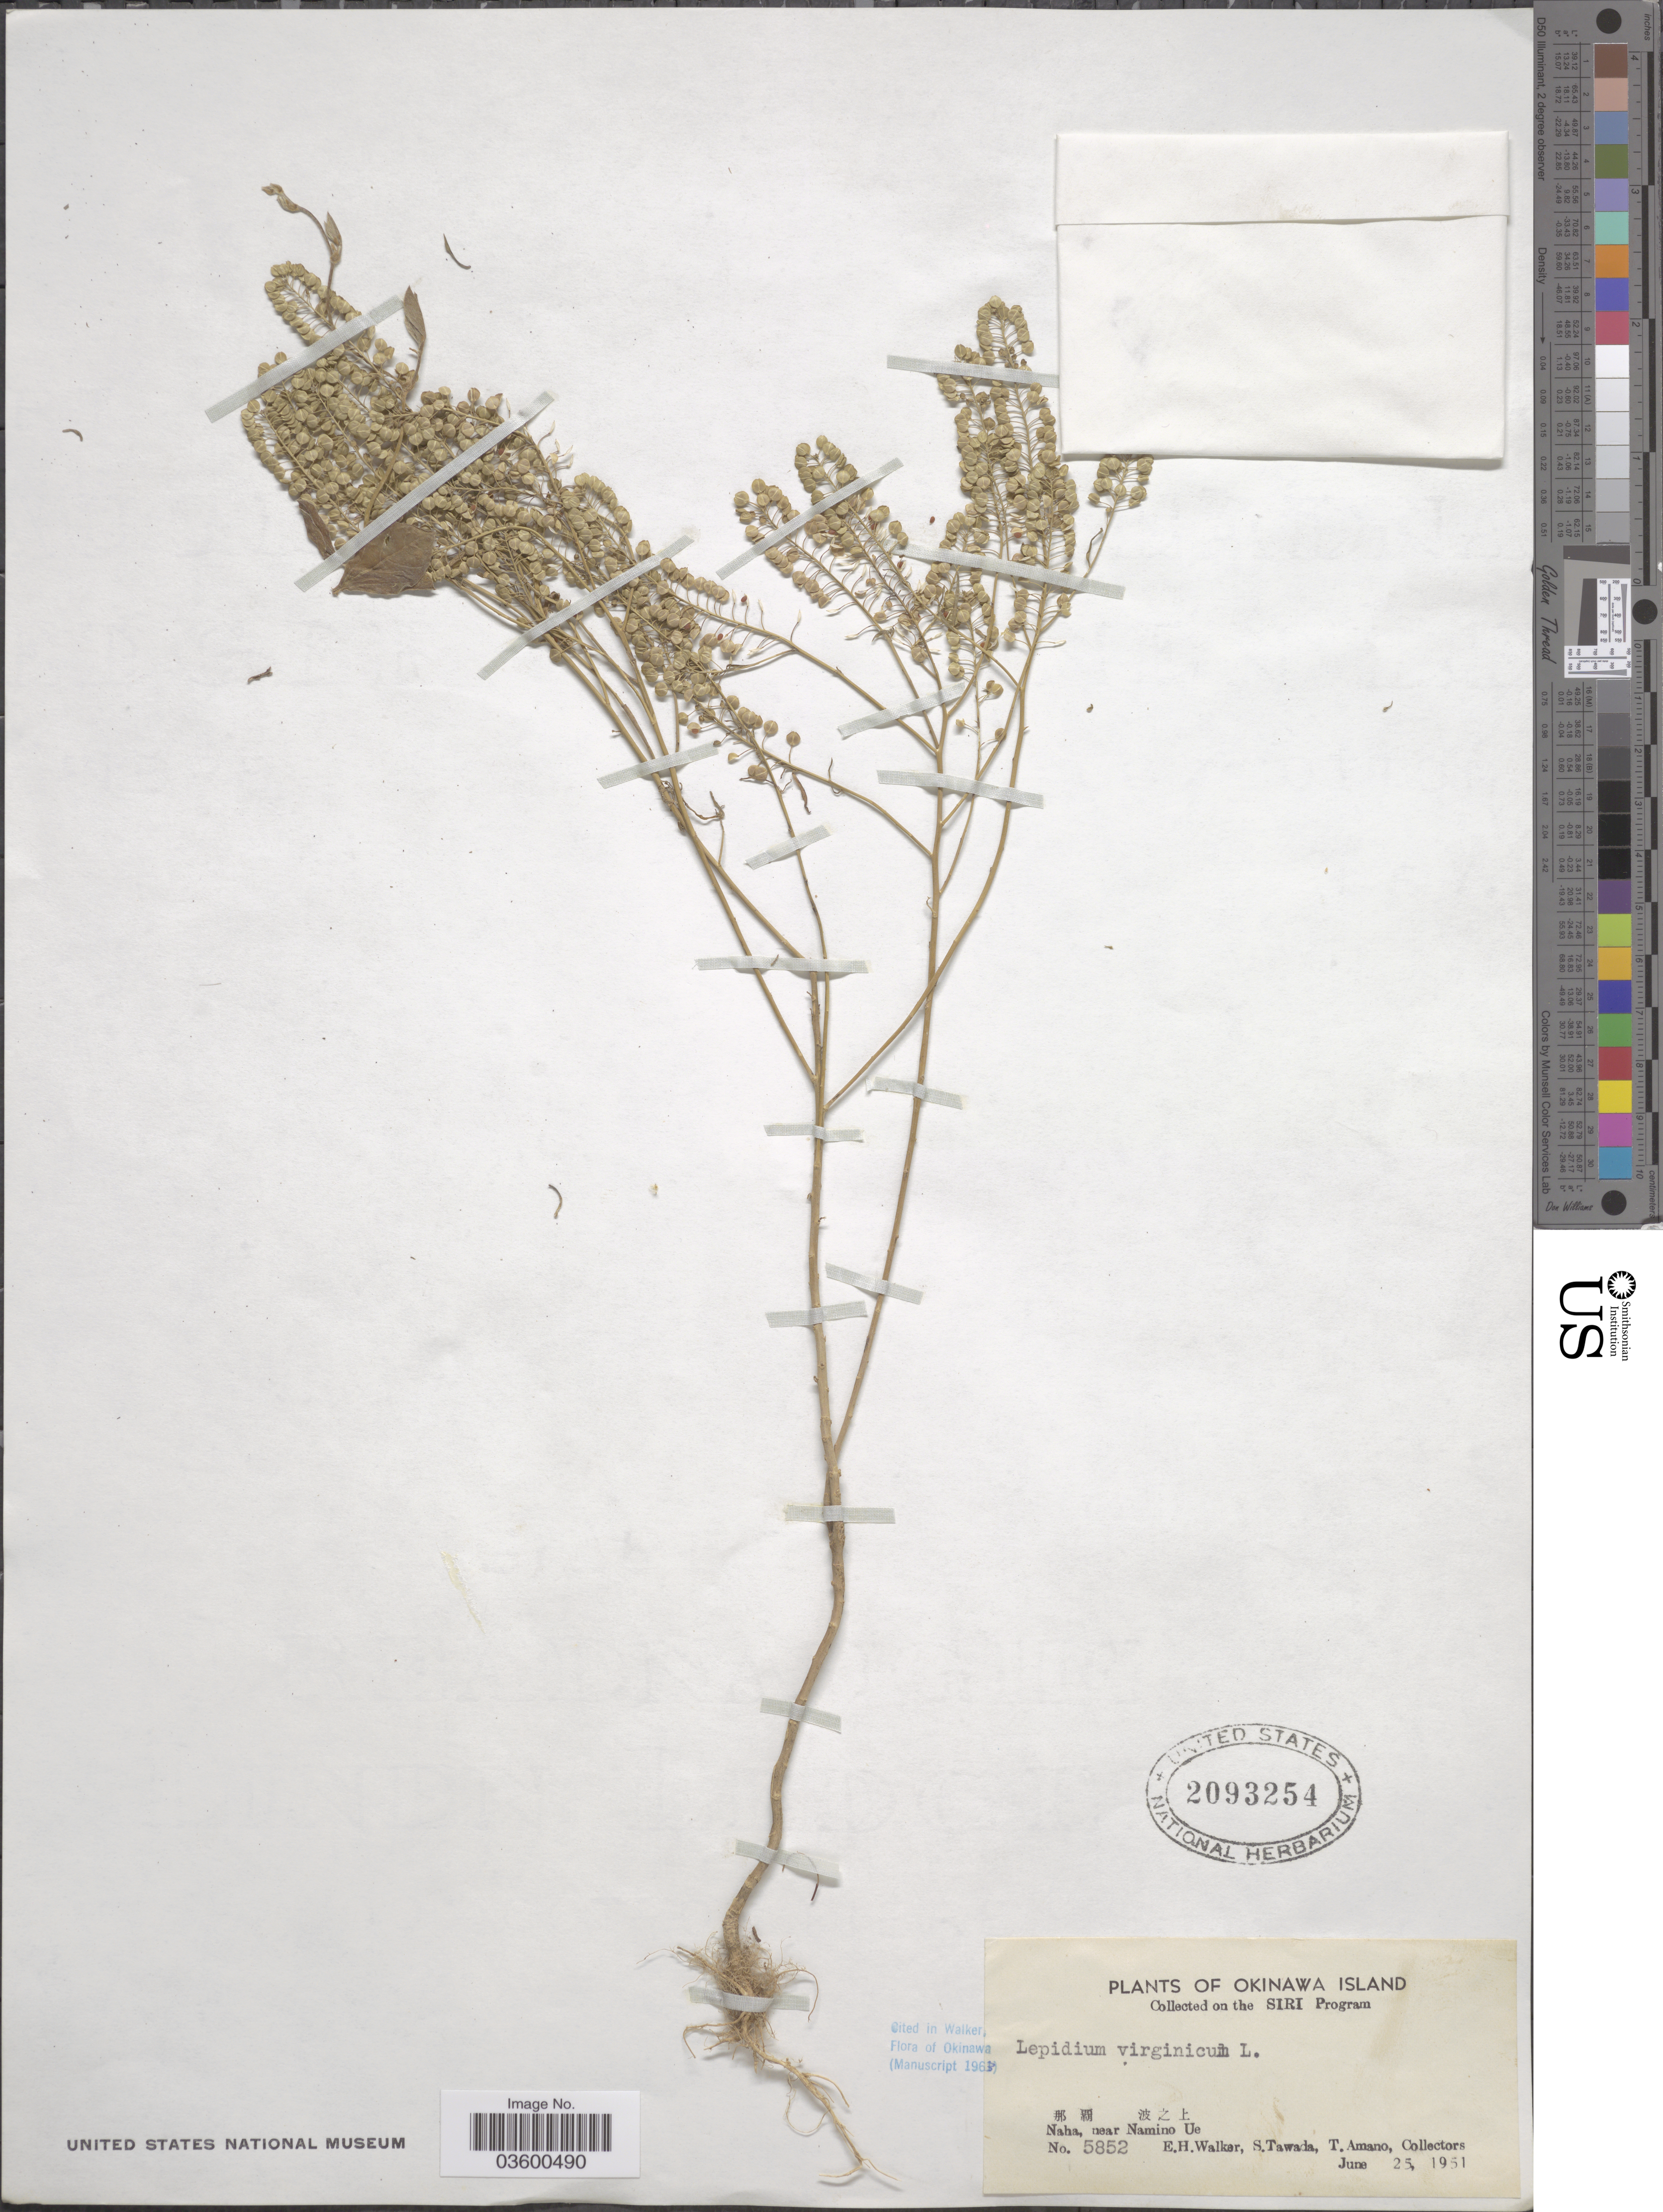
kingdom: Plantae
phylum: Tracheophyta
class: Magnoliopsida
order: Brassicales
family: Brassicaceae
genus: Lepidium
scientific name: Lepidium virginicum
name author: L.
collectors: E. H. Walker, S. Tawada & T. Amano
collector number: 5852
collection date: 1951-06-25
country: Japan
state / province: Okinawa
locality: Naha, near Namino Ue. Okinawa Island.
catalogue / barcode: US 2093254